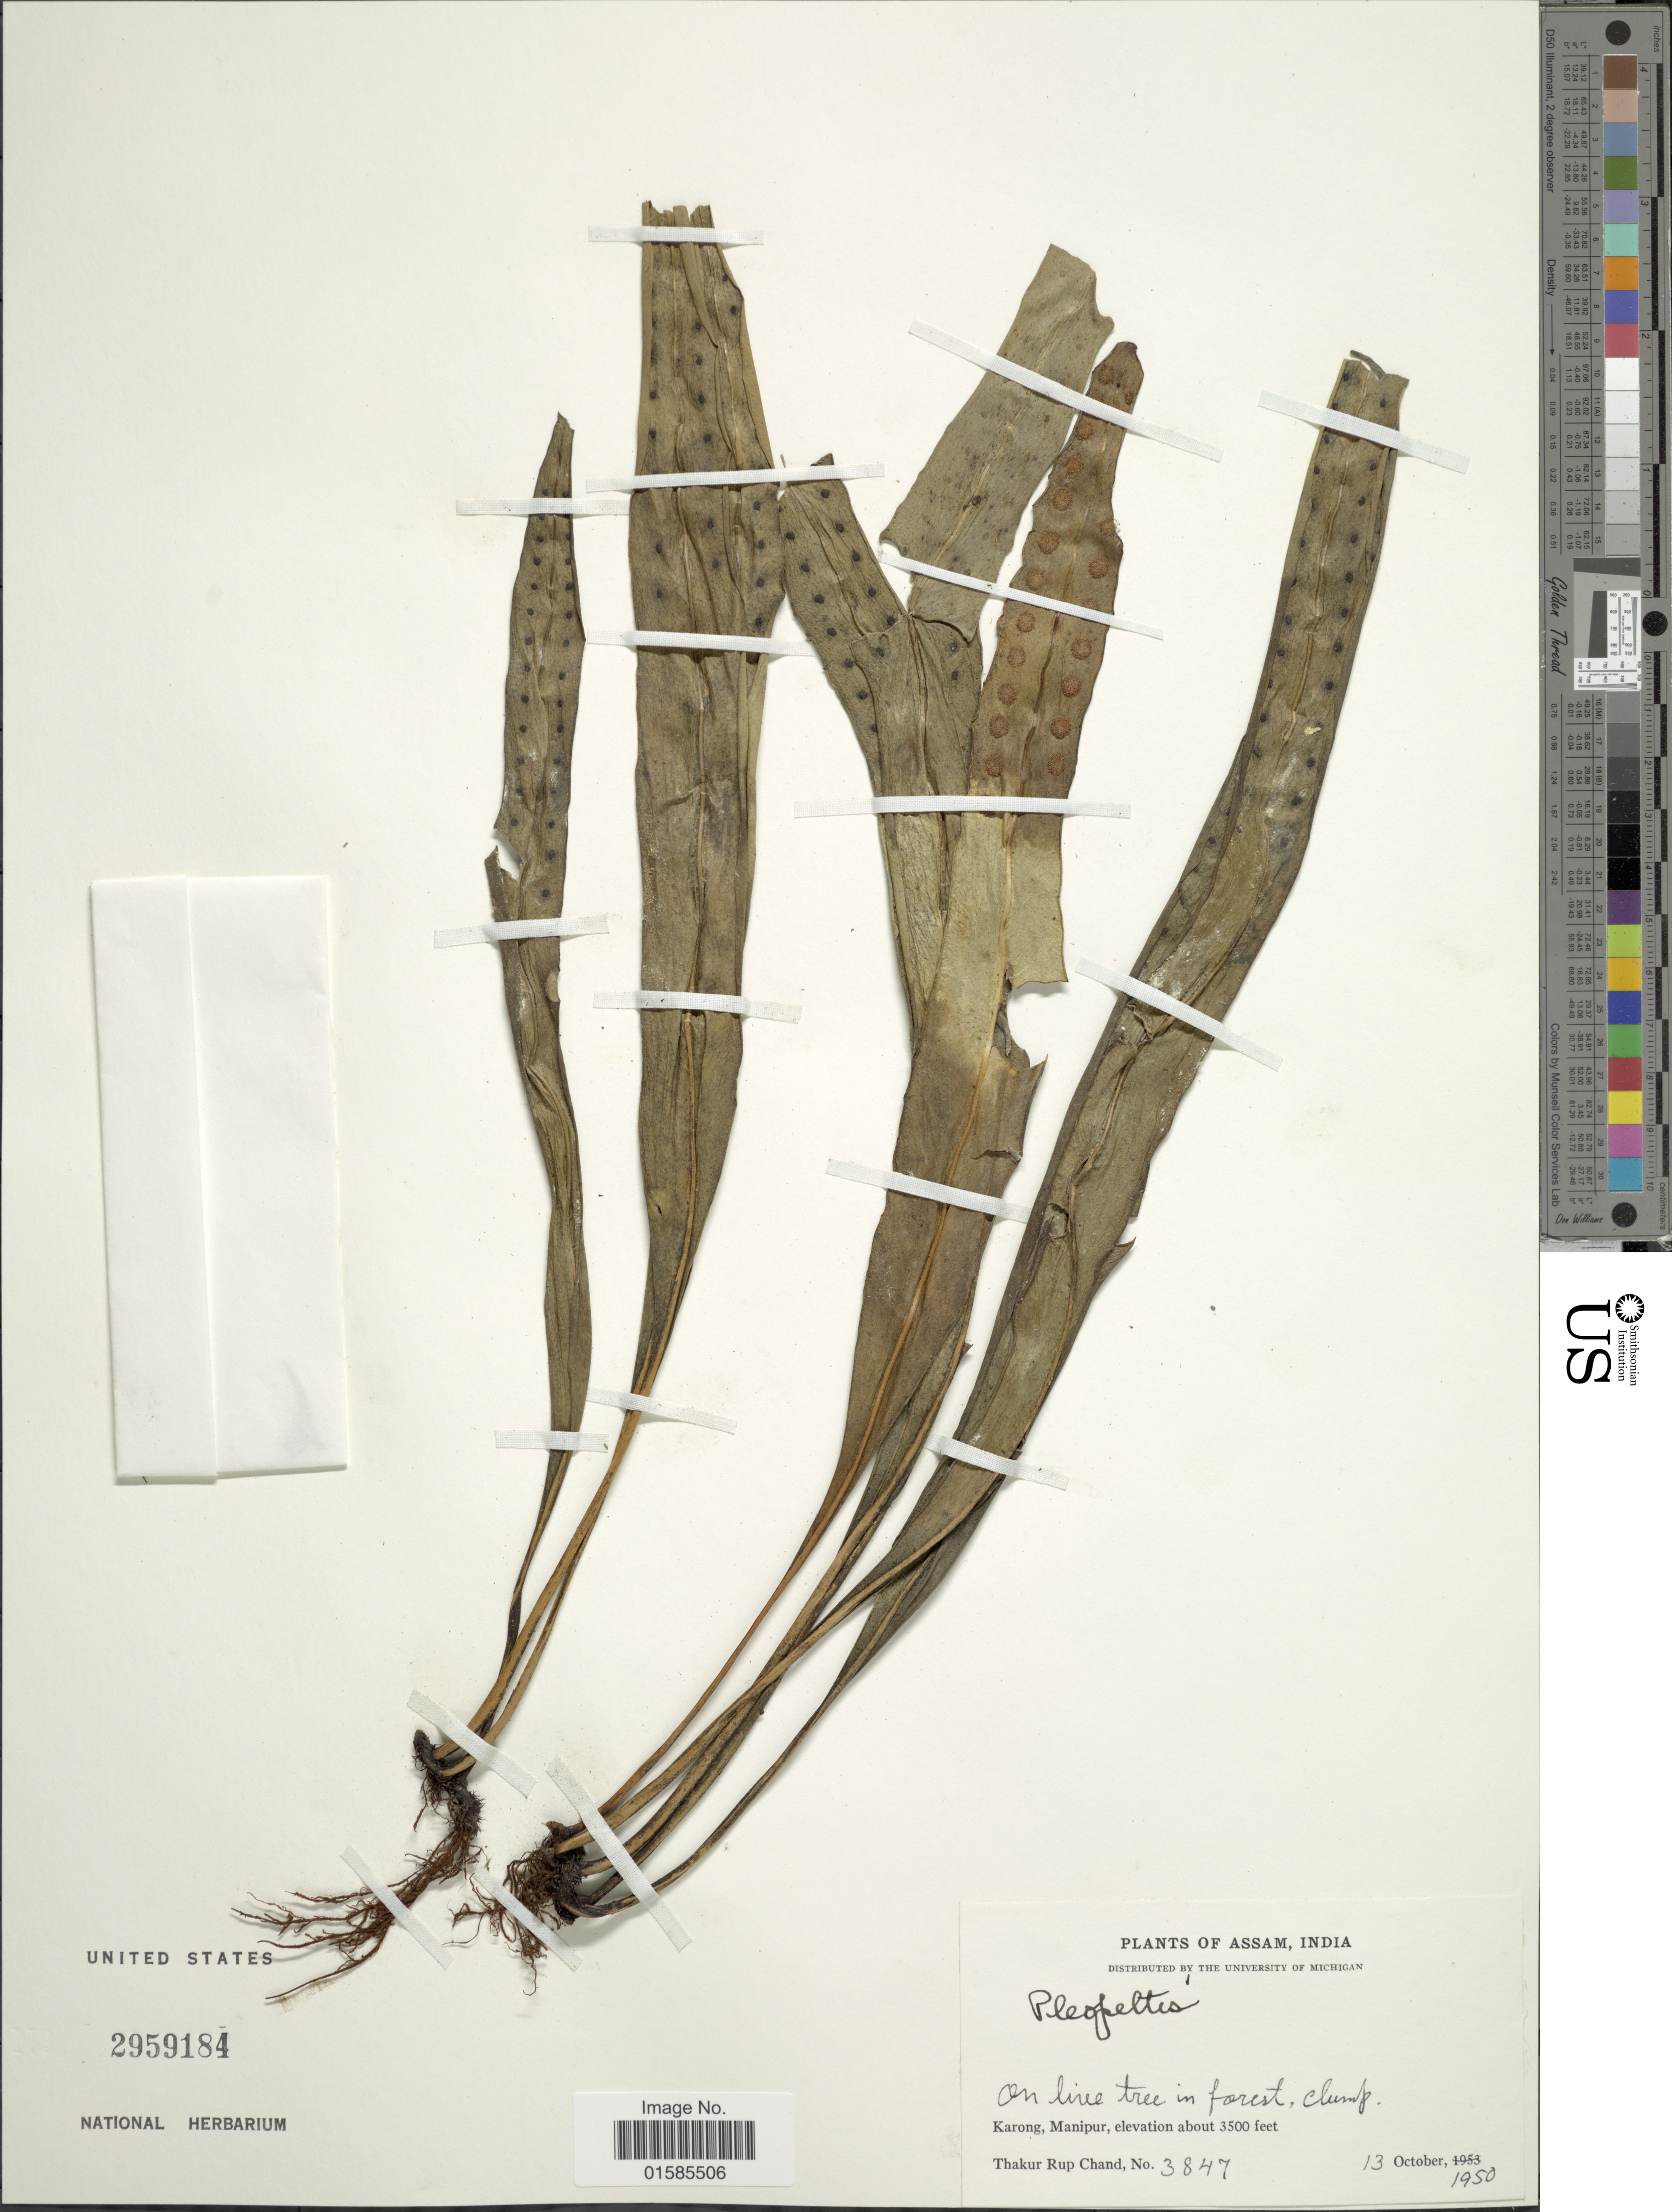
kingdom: Plantae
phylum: Tracheophyta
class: Polypodiopsida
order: Polypodiales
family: Polypodiaceae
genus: Leptochilus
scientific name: Leptochilus sp.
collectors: T. R. Chand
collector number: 3847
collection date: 1950-10-13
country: India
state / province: Manipur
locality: Assam, India, Karong, Manipur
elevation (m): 1067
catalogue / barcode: US 2959184